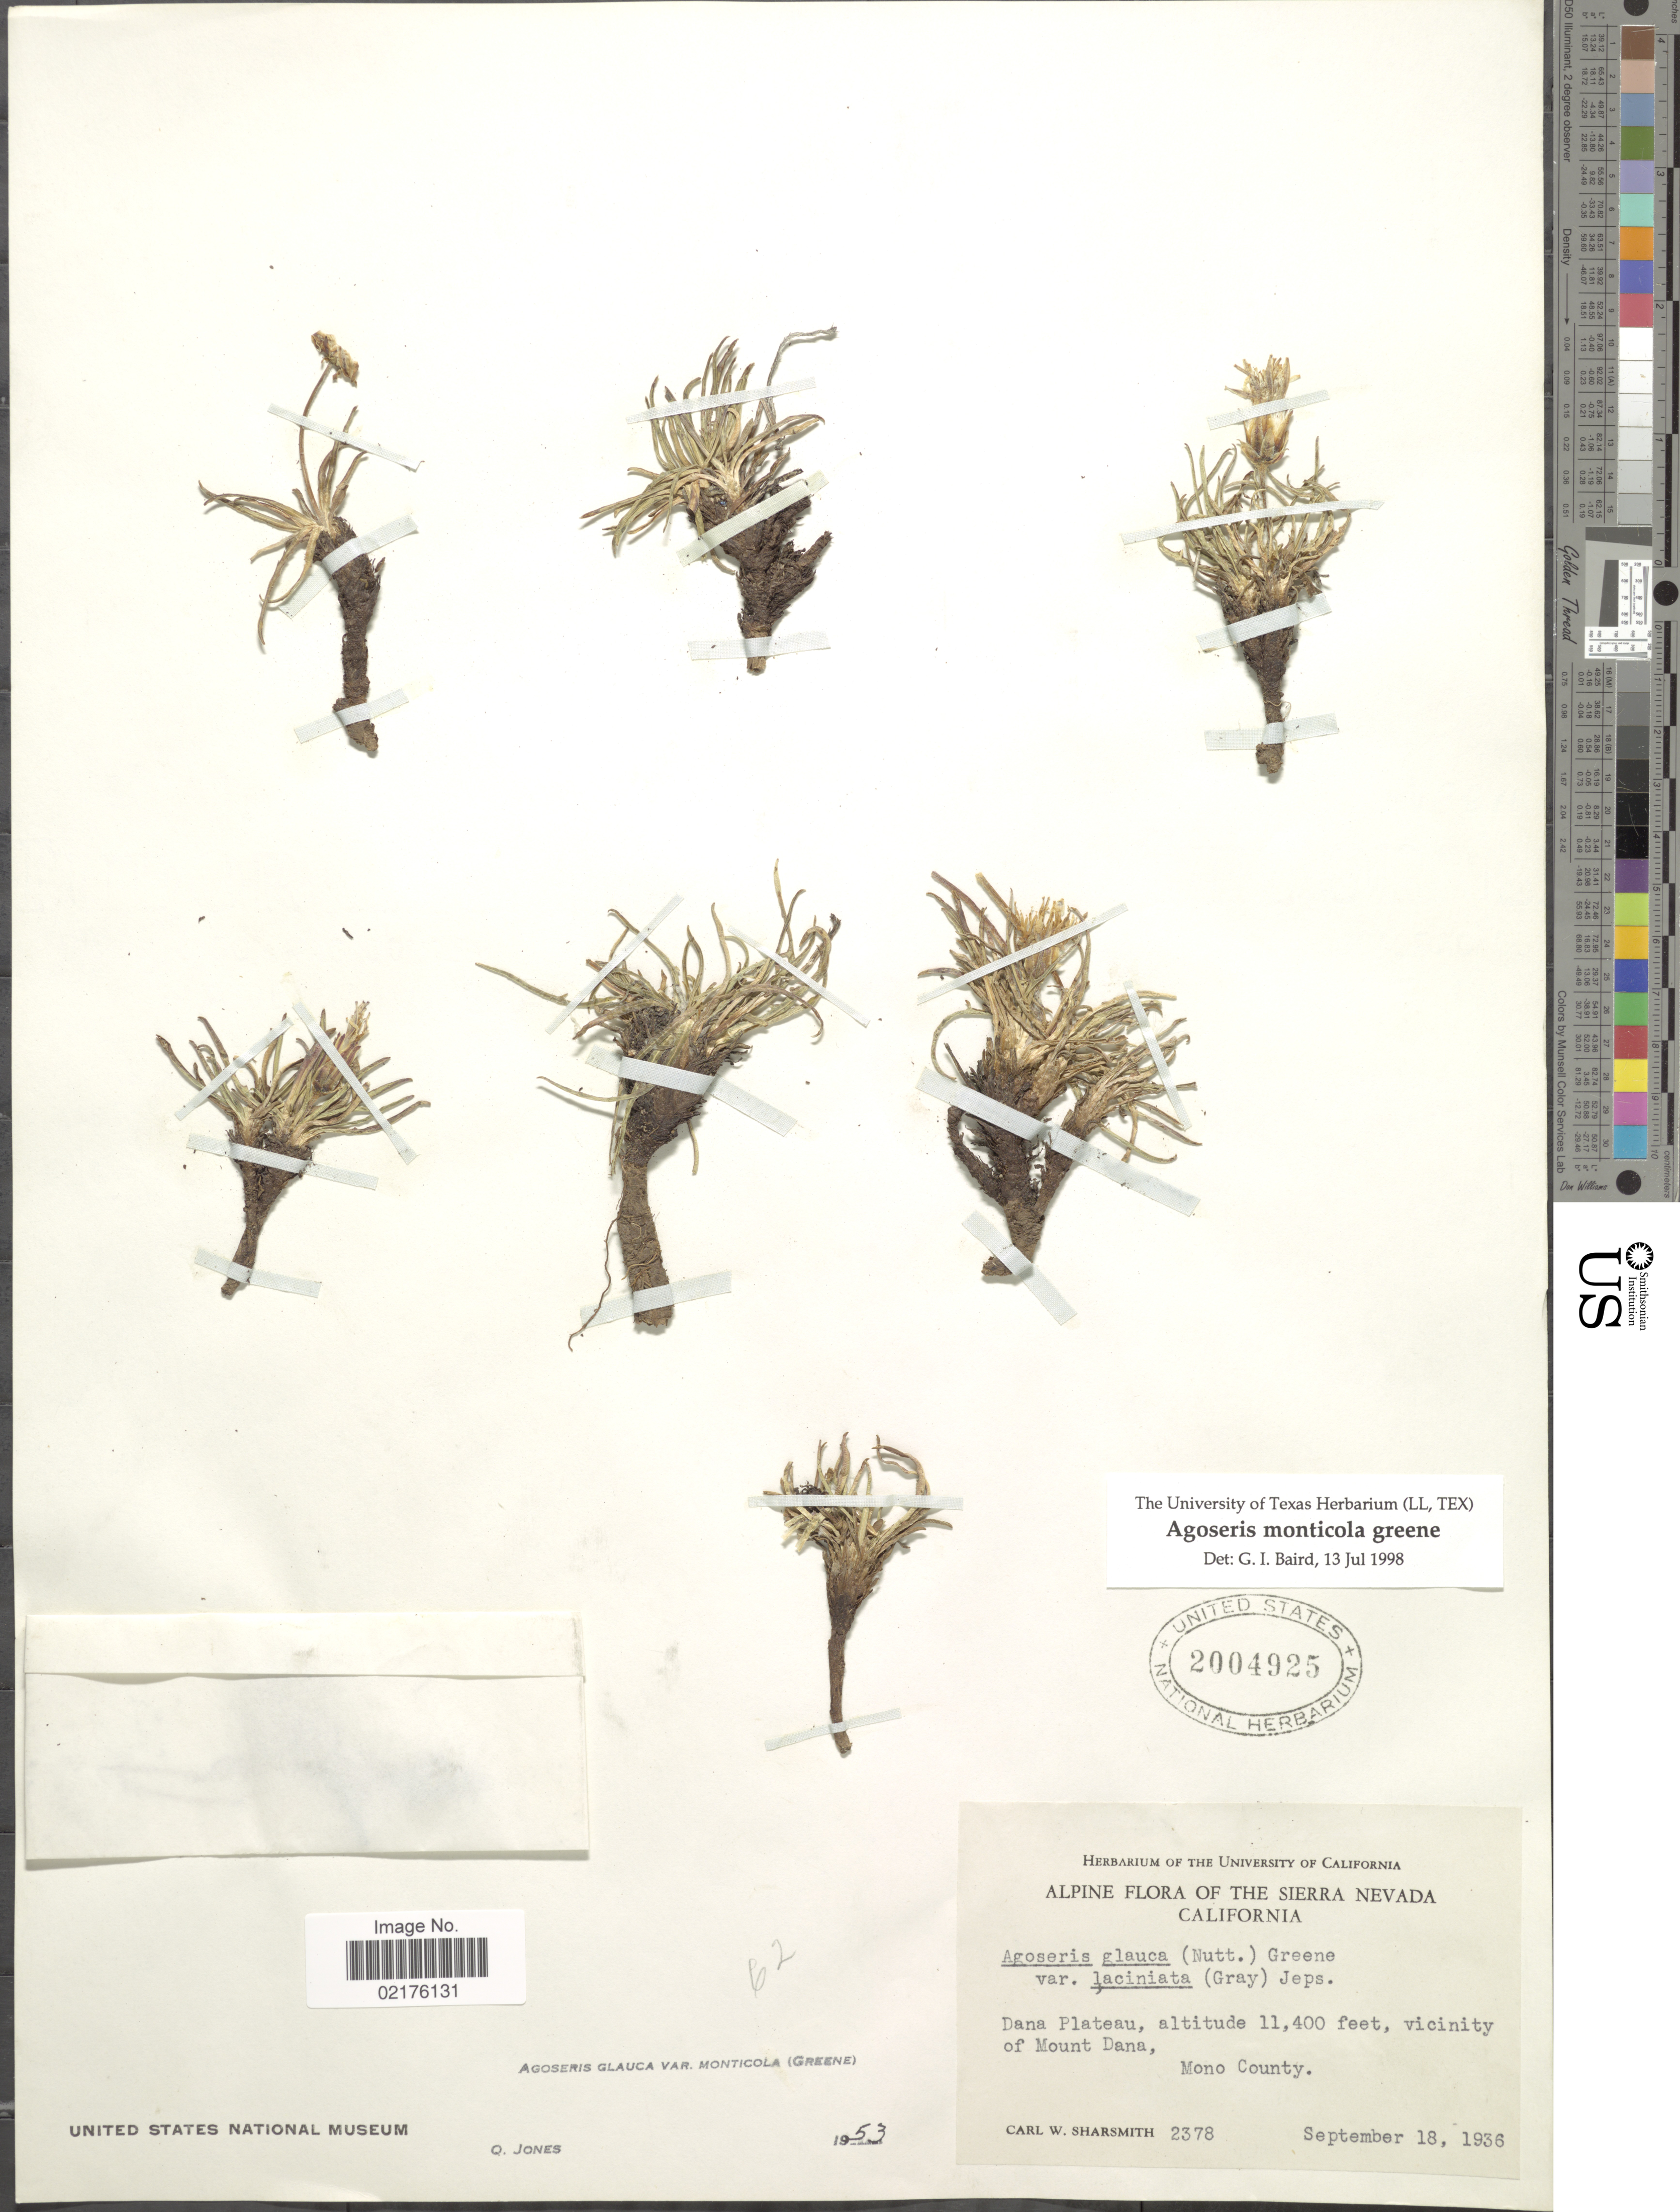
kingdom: Plantae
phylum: Tracheophyta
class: Magnoliopsida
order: Asterales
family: Asteraceae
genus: Agoseris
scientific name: Agoseris monticola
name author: Greene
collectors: C. Sharsmith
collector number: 2378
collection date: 1936-09-18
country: United States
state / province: California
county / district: Mono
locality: The Sierra Nevada, California, Dabna Plateau, vicinity of Mount Dana, Mono County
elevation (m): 3475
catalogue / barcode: US 2004925